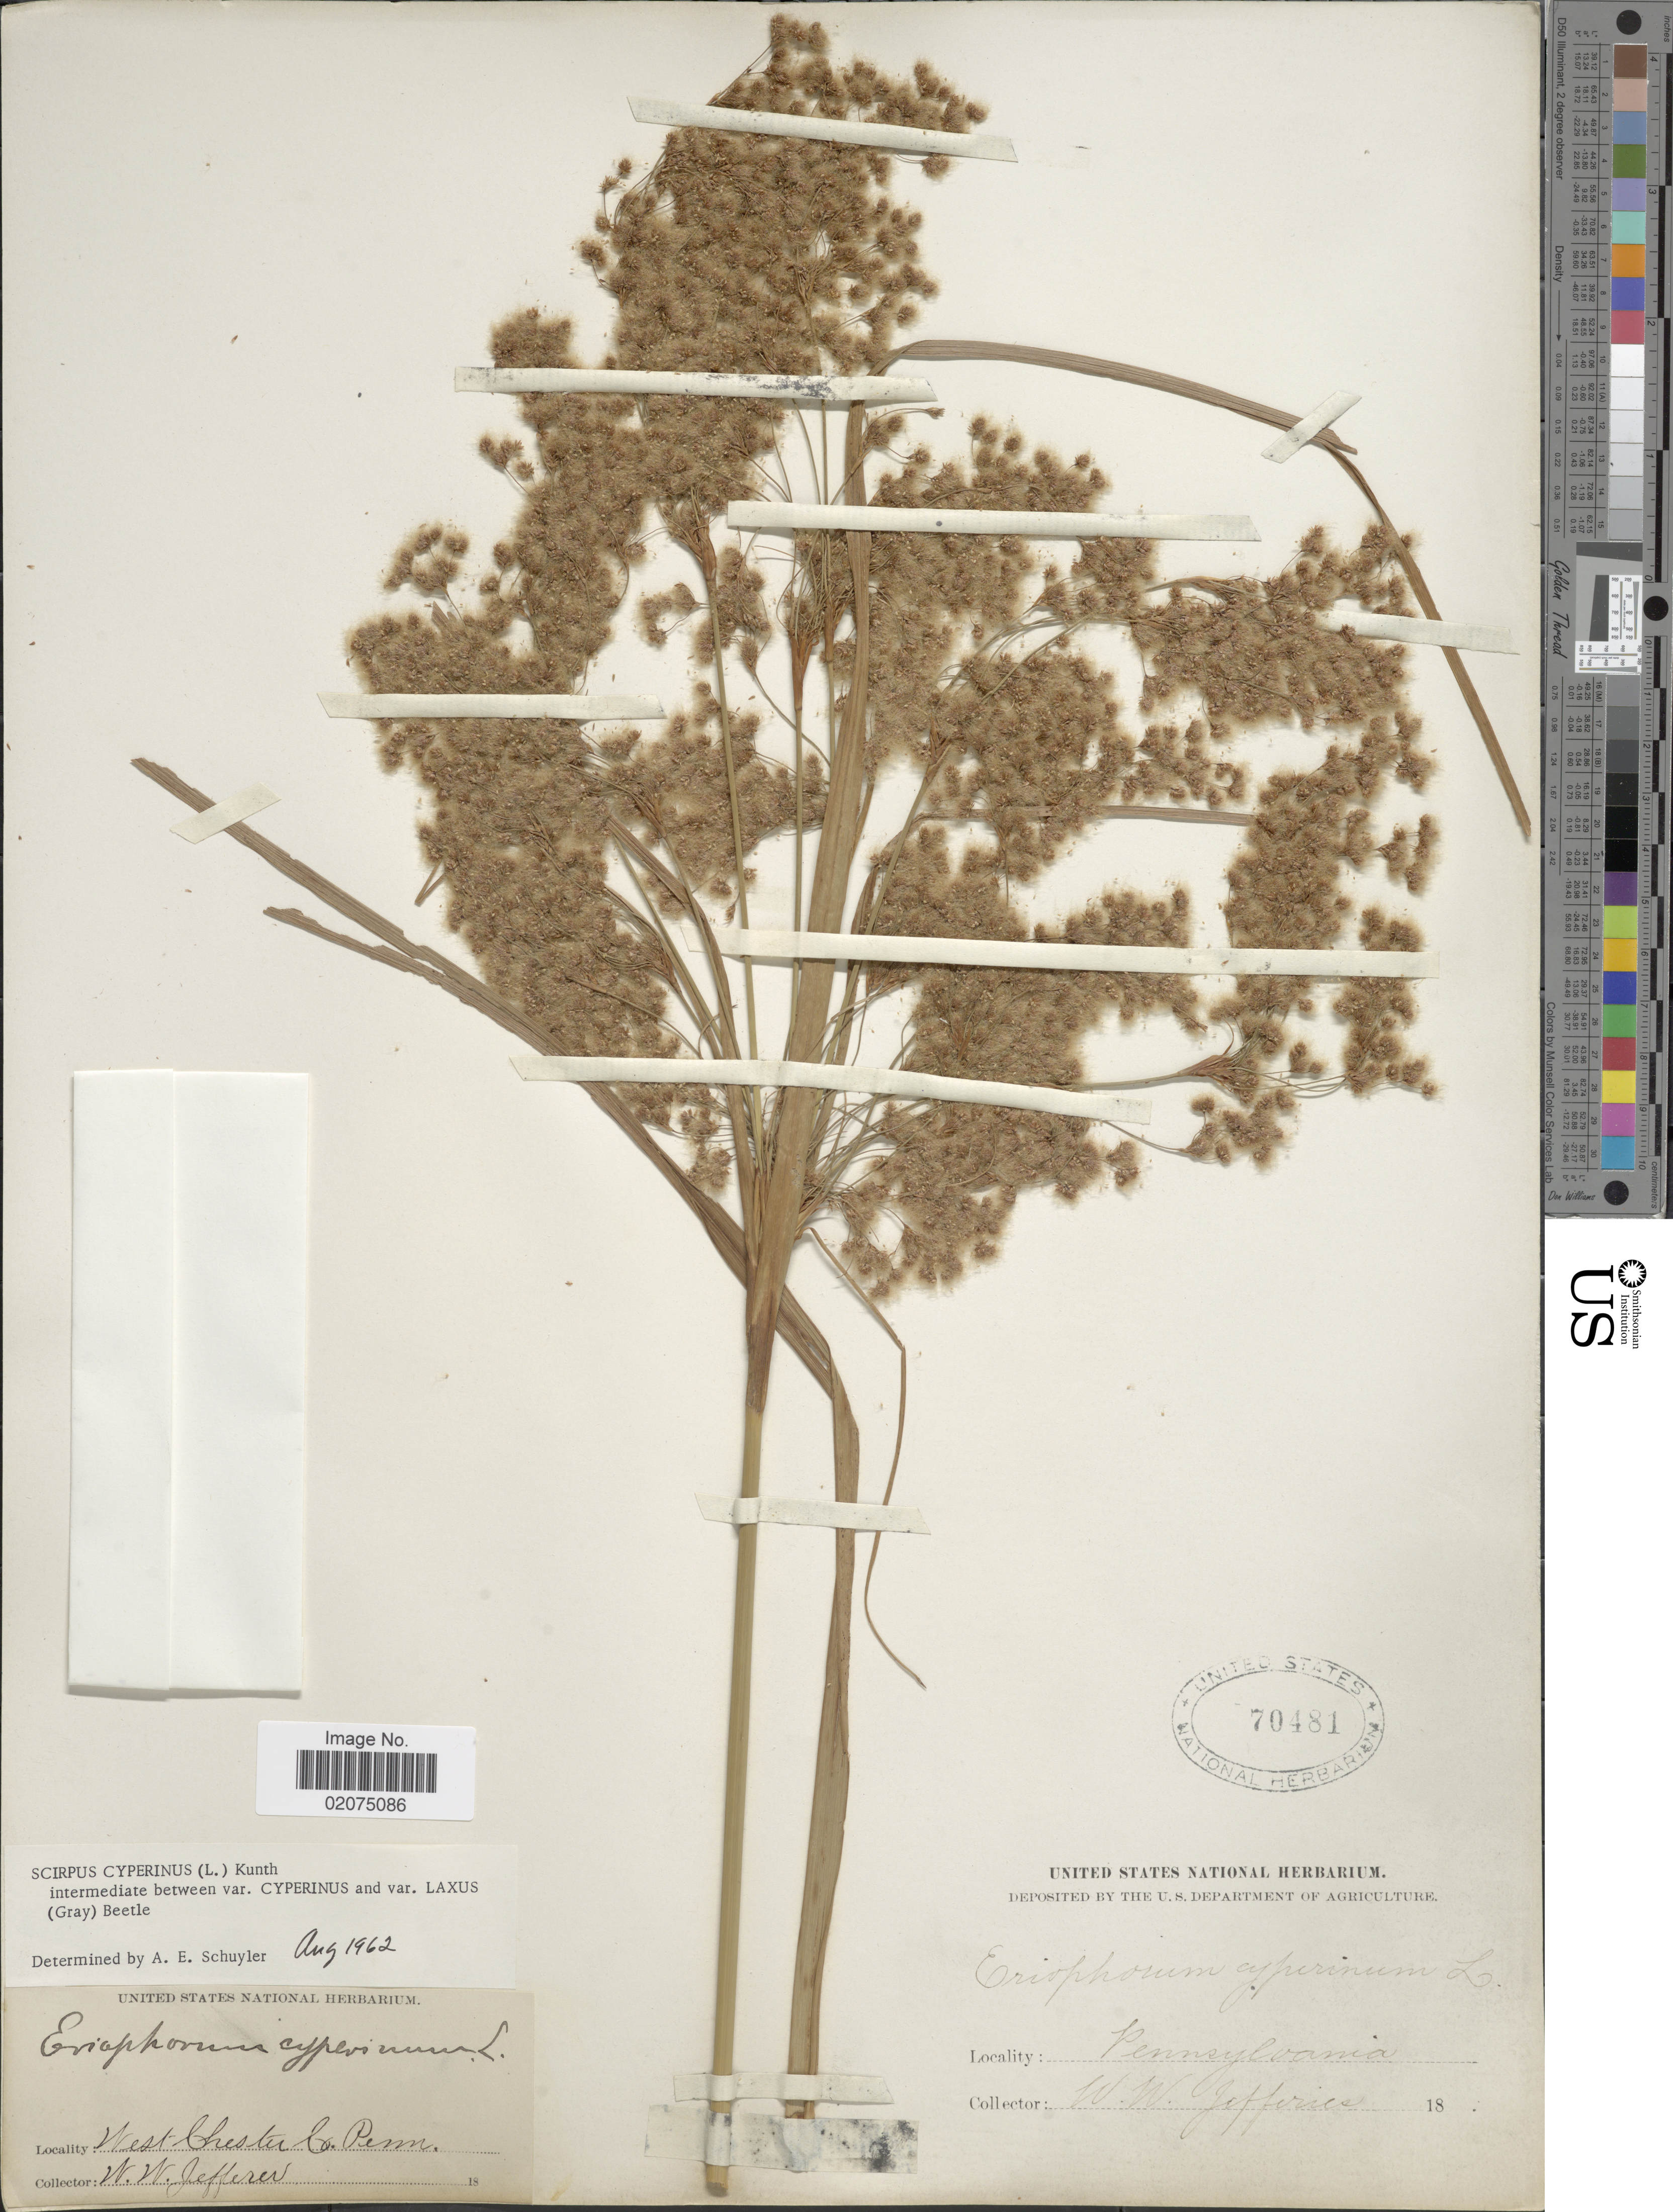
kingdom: Plantae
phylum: Tracheophyta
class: Liliopsida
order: Poales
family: Cyperaceae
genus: Scirpus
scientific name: Scirpus cyperinus (L.) Kunth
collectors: W. Jefferies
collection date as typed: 18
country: United States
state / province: Pennsylvania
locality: West Chester Co, Penn.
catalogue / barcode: US 70481